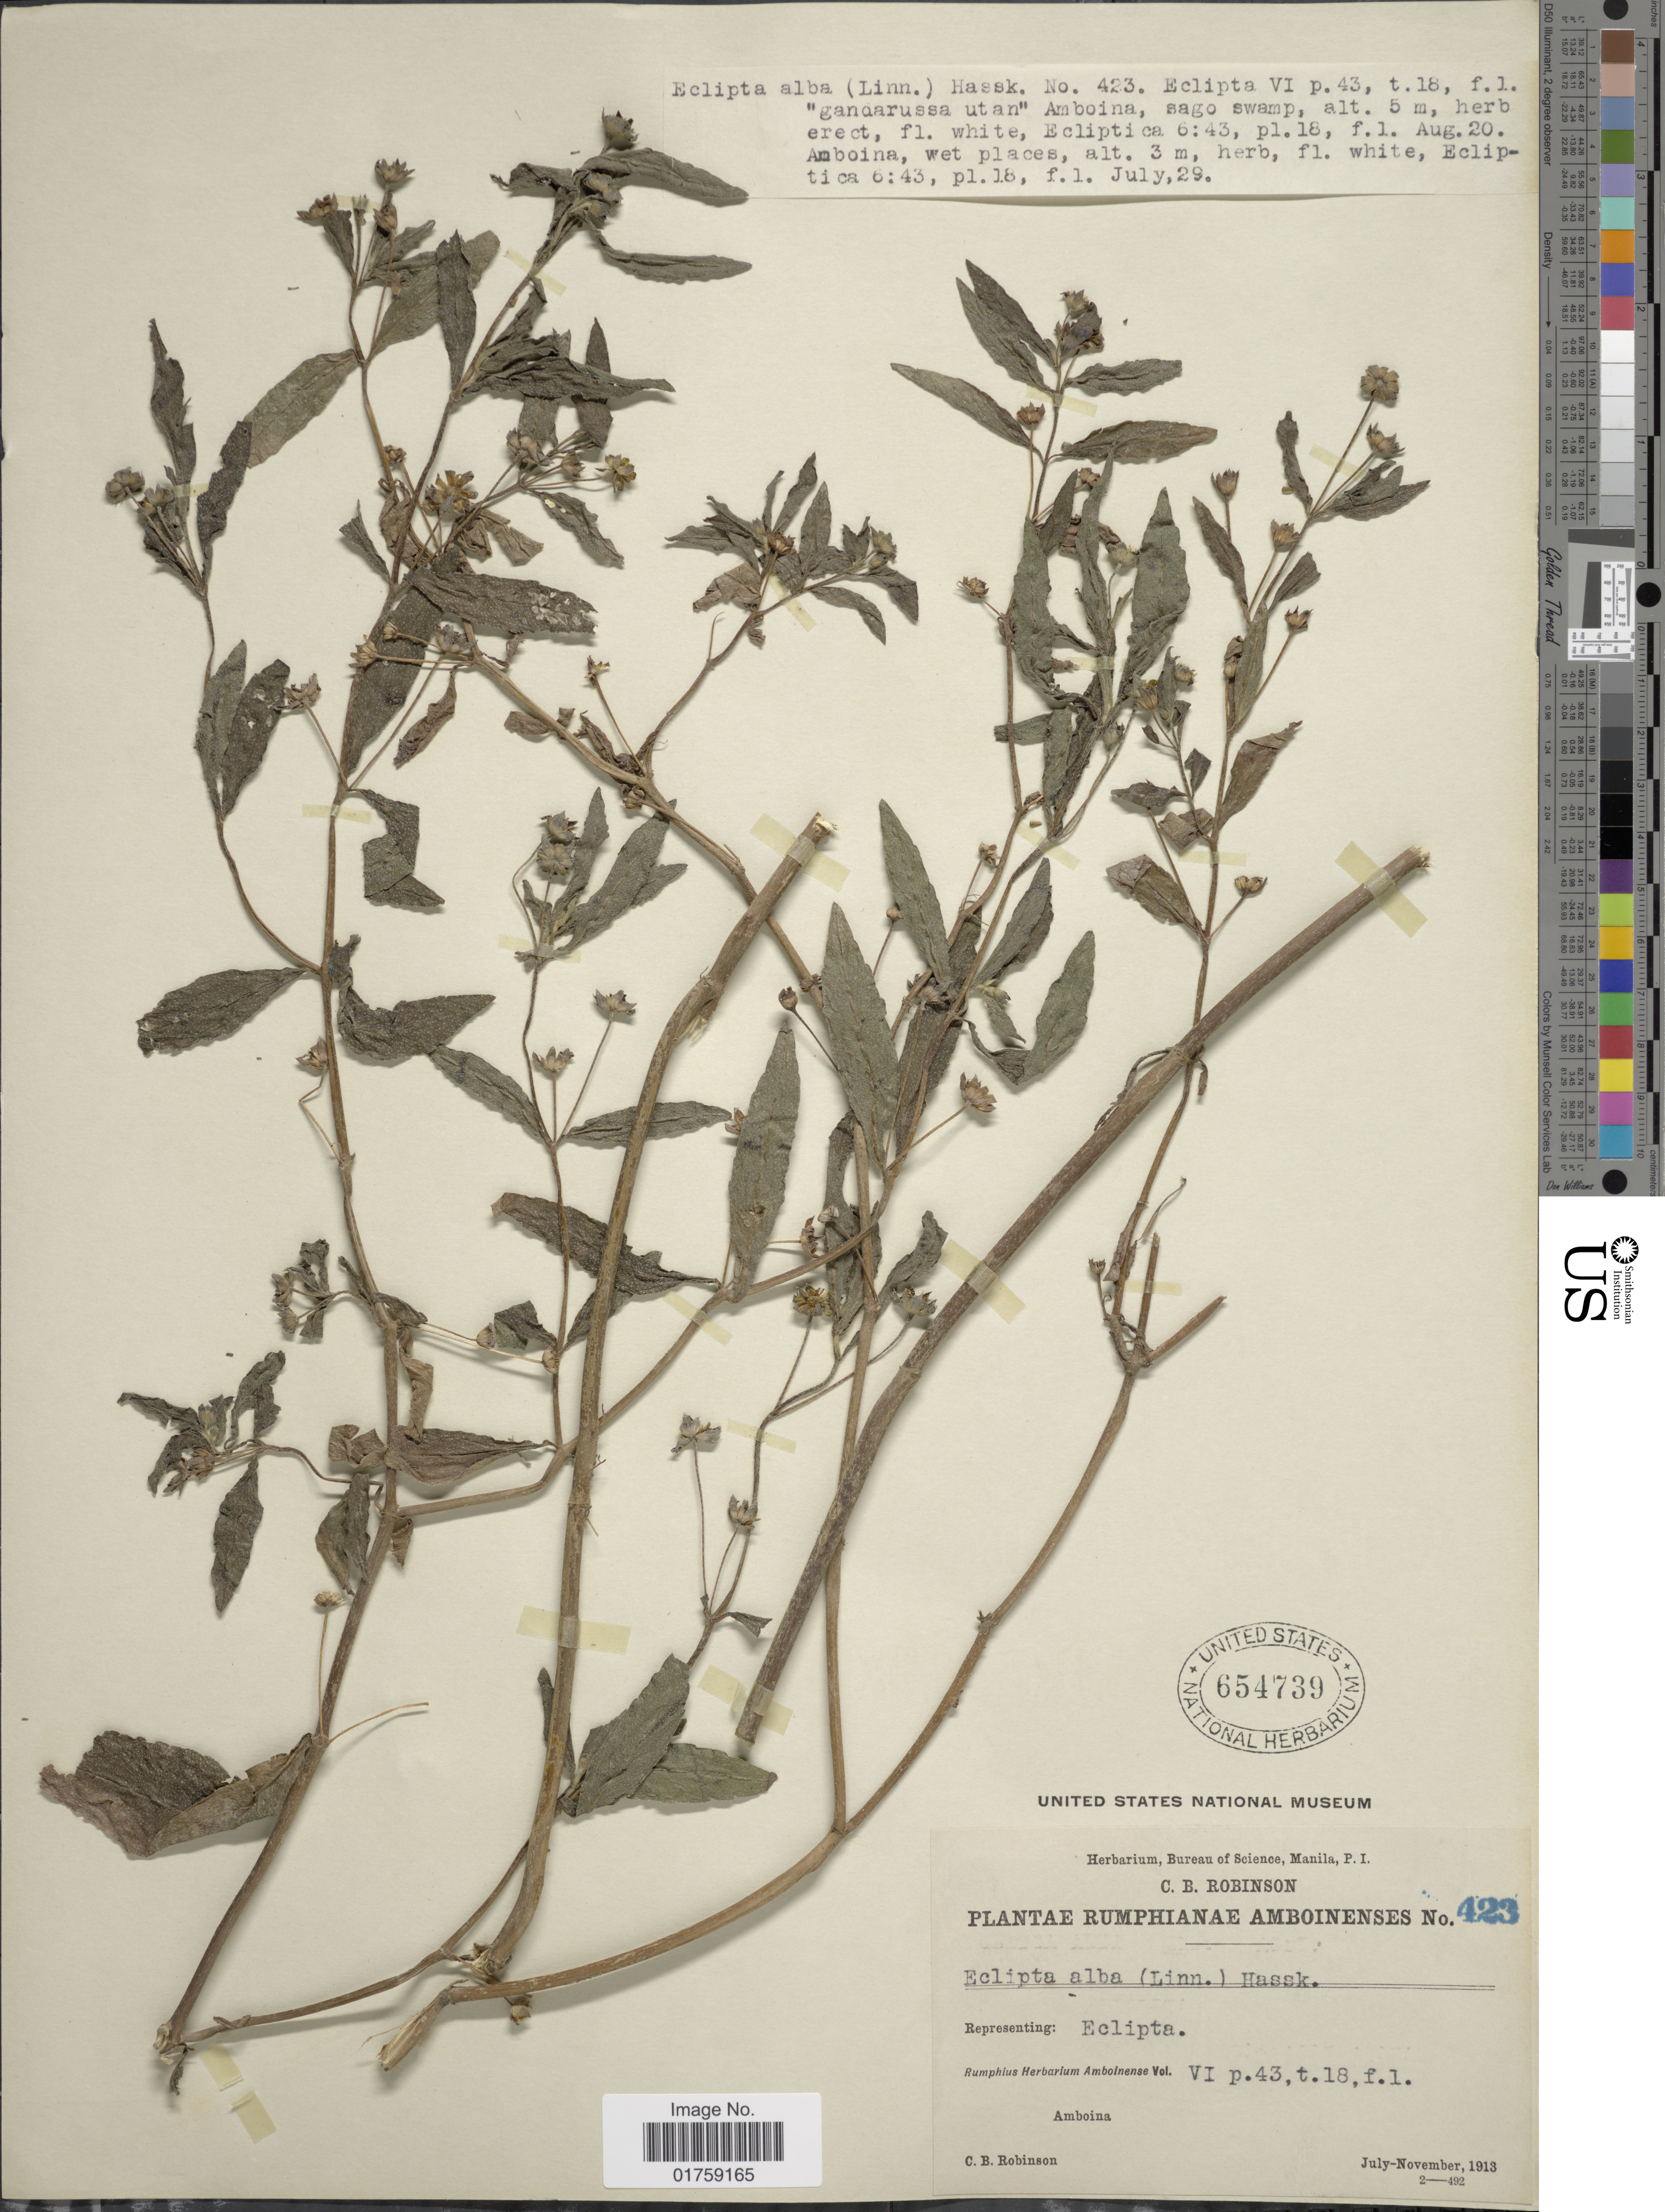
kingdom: Plantae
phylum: Tracheophyta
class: Magnoliopsida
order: Asterales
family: Asteraceae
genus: Eclipta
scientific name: Eclipta prostrata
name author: (L.) L.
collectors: C. Brobinson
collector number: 423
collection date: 1913-07-29/1913-08-20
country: Indonesia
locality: Amboina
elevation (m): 3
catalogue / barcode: US 654739